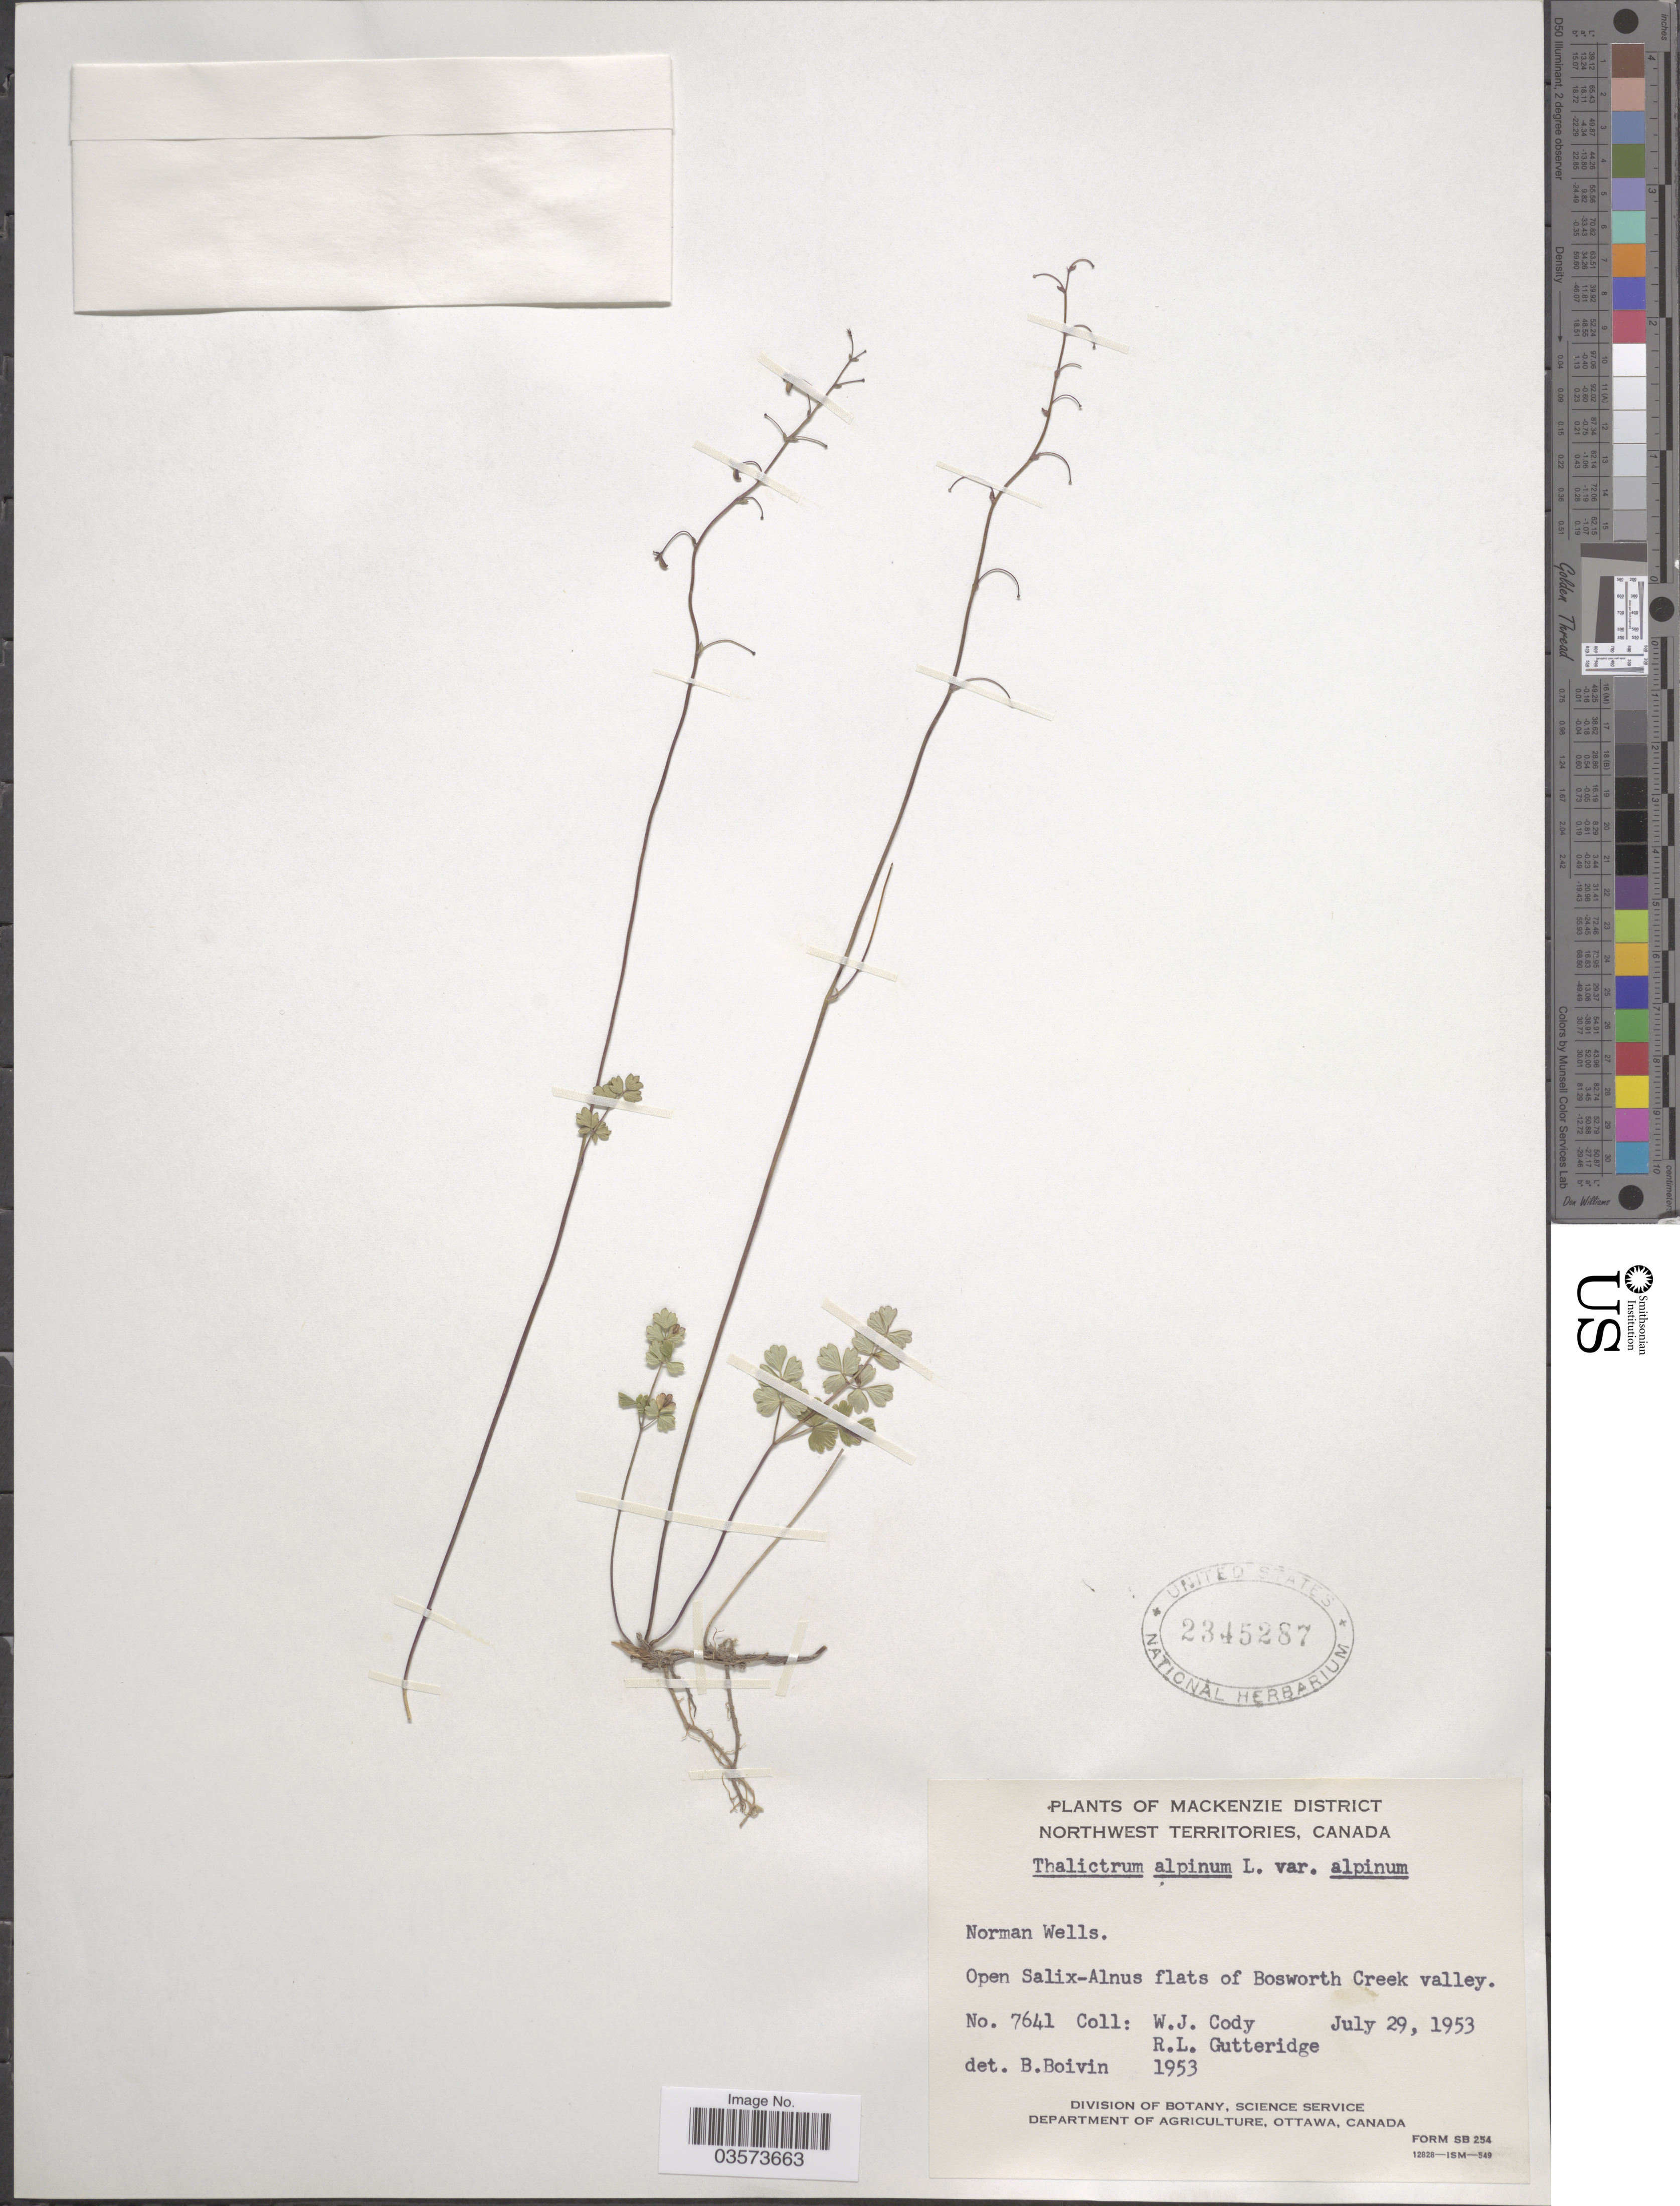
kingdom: Plantae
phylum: Tracheophyta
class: Magnoliopsida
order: Ranunculales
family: Ranunculaceae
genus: Thalictrum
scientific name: Thalictrum alpinum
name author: L.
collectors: W. Cody & R. Gutteridge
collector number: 7641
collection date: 1953-07-29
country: Canada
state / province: Northwest Territories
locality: Mackenzie District. Flats of Bosworth Creek valley.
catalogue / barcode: US 2345287